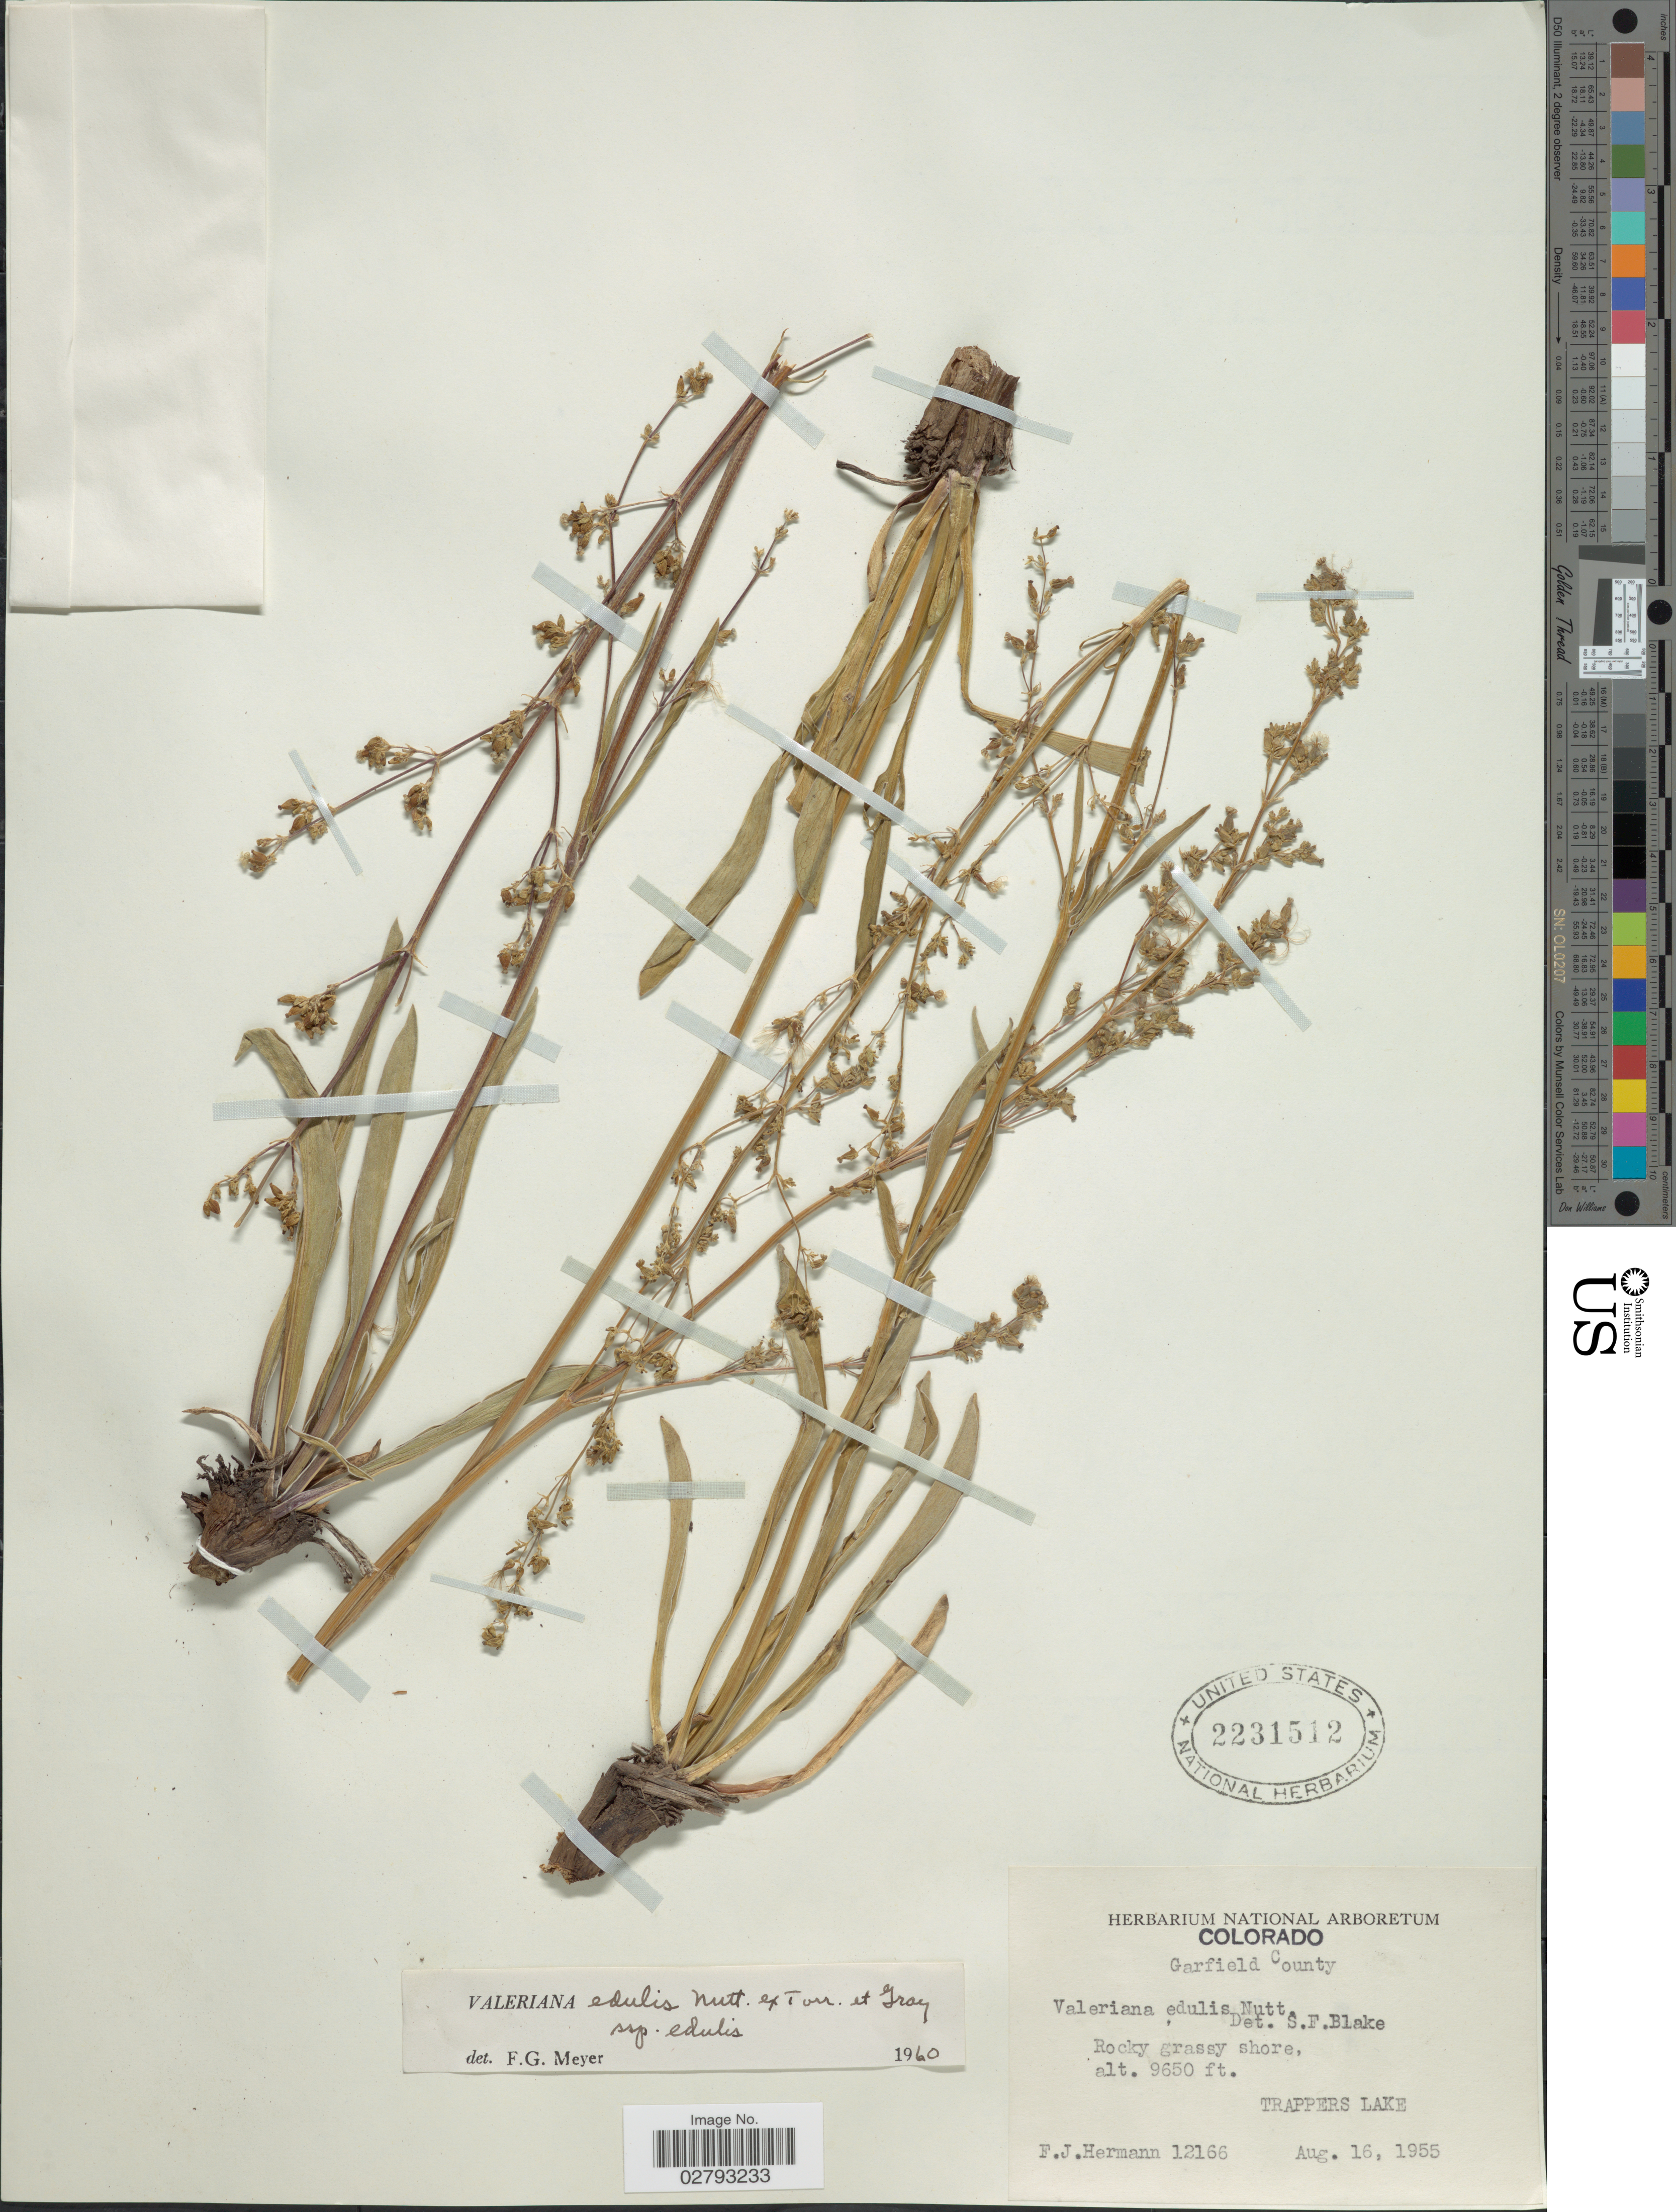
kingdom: Plantae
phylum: Tracheophyta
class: Magnoliopsida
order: Dipsacales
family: Caprifoliaceae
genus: Valeriana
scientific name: Valeriana edulis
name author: Nutt.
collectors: F. J. Hermann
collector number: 12166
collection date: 1955-08-16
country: United States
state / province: Colorado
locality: Garfield County, Trappers Lake.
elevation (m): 2941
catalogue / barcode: US 2231512